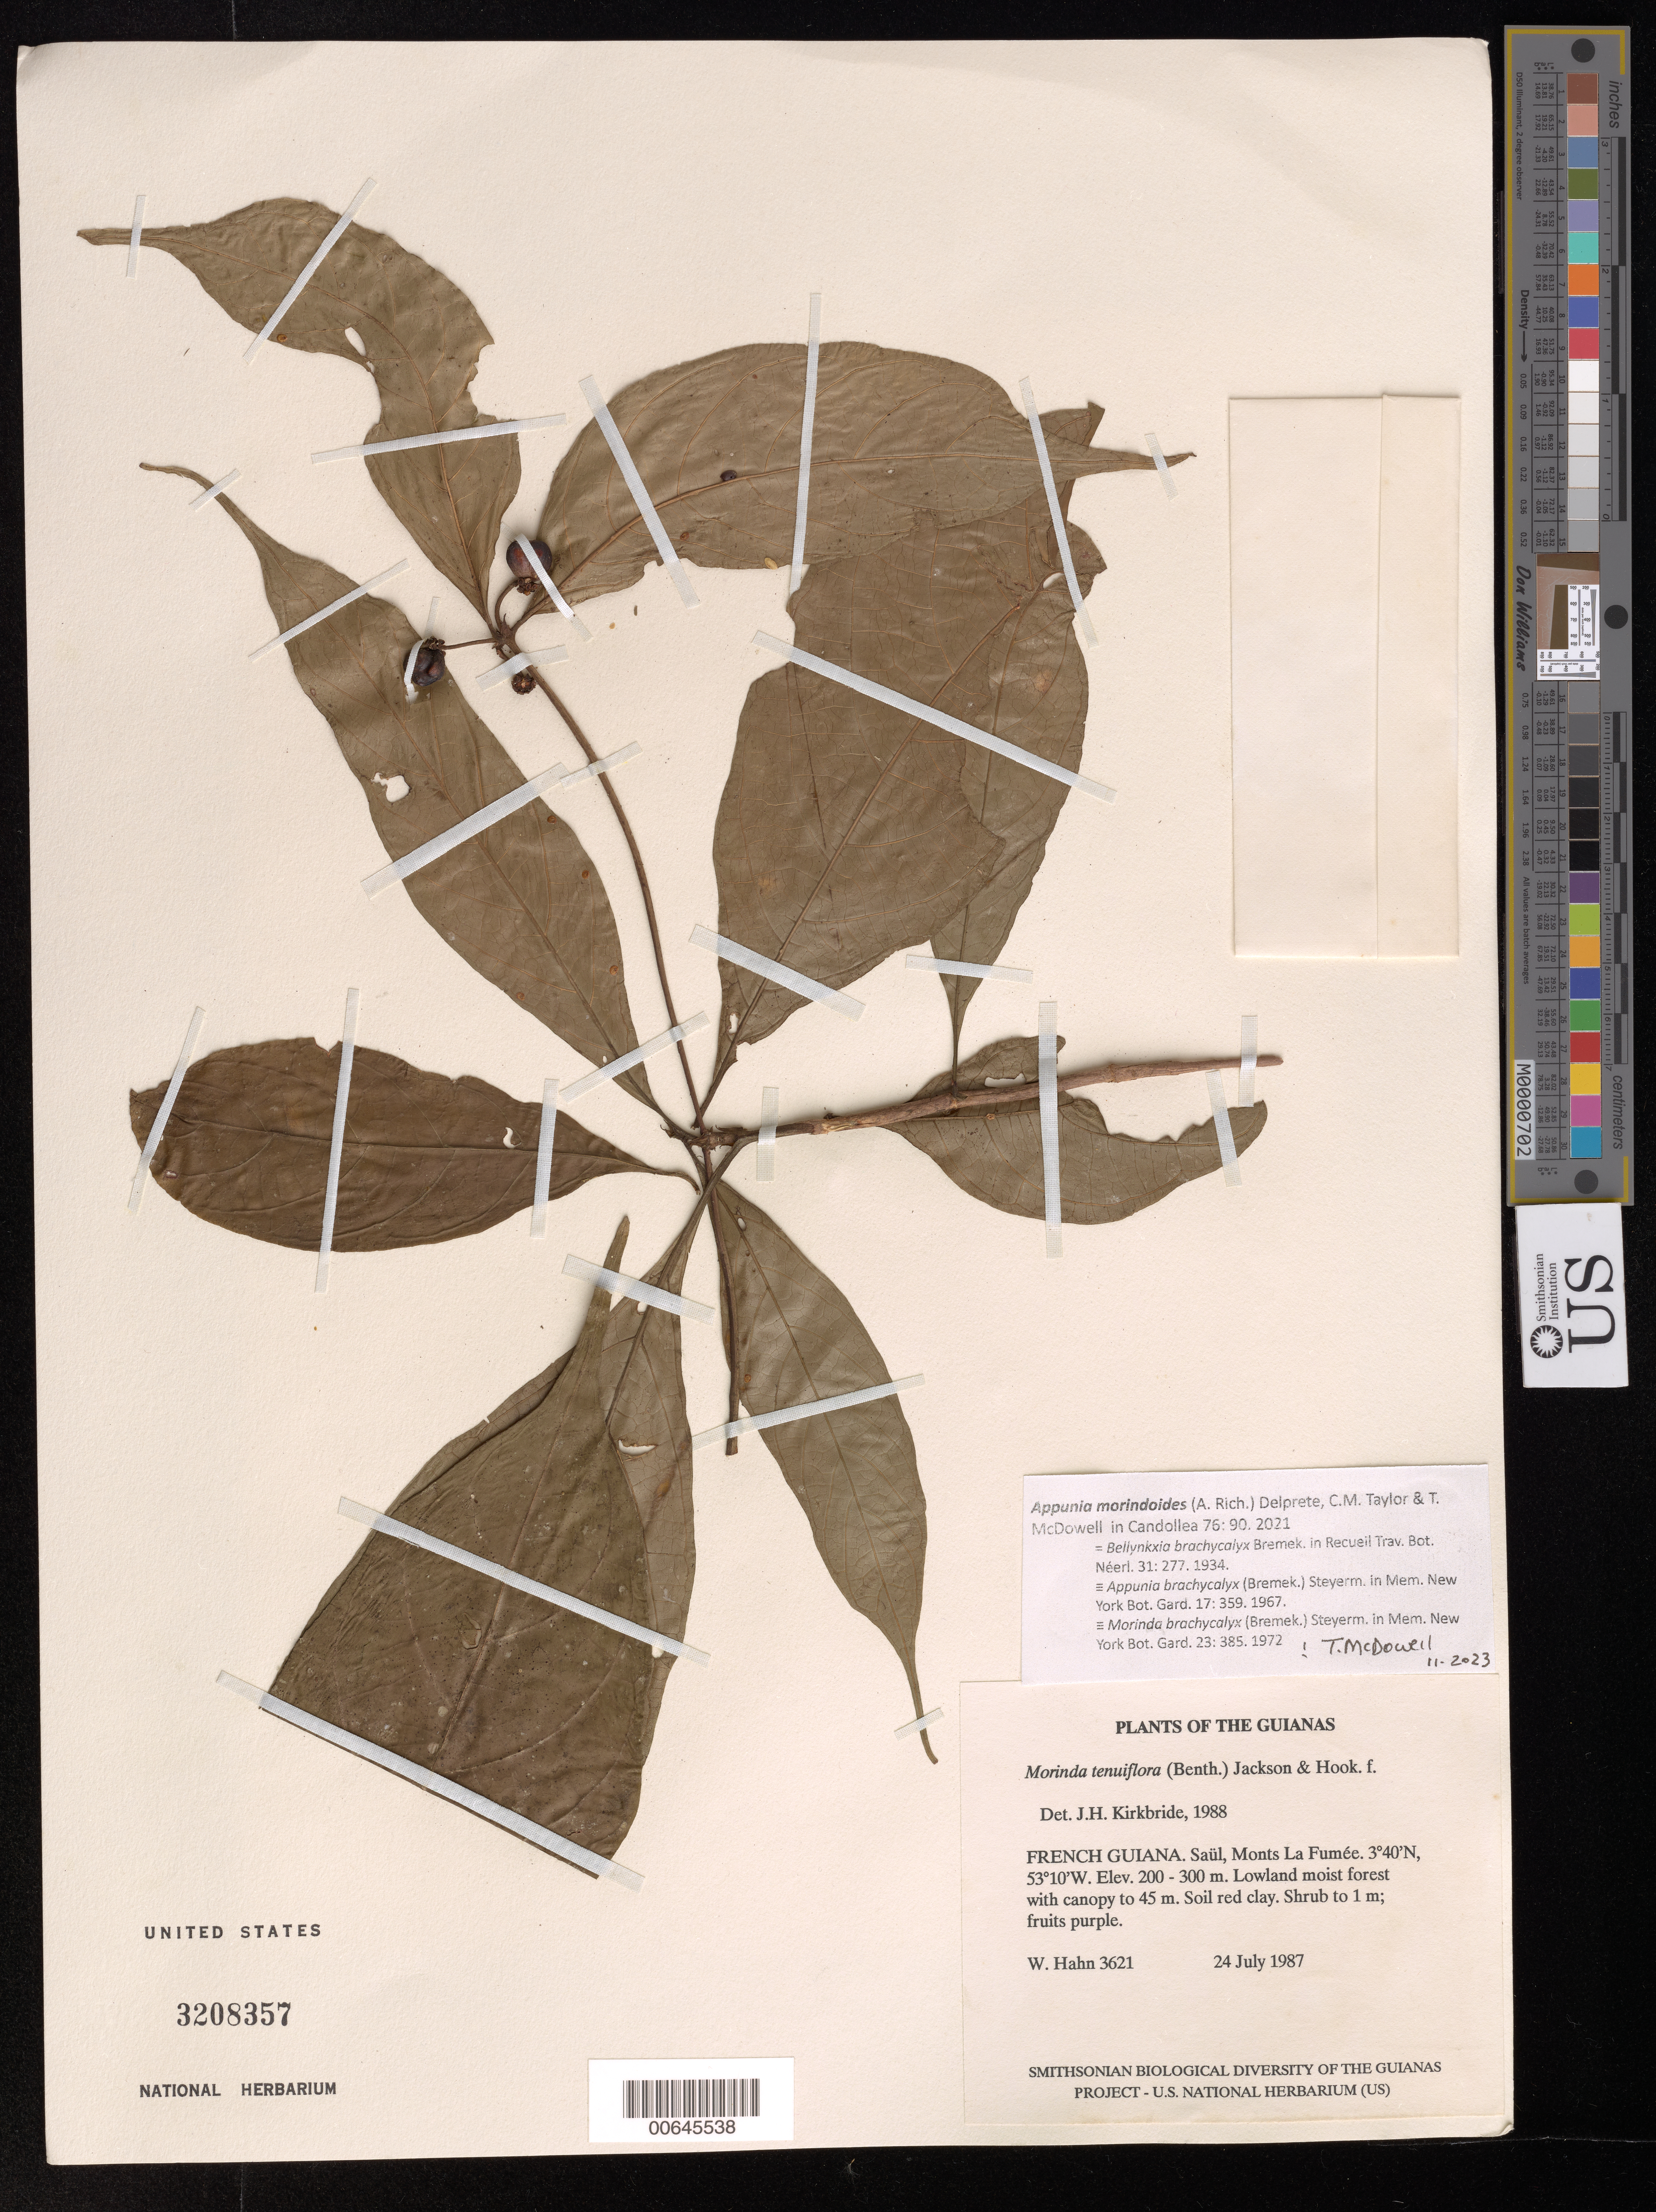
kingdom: Plantae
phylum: Tracheophyta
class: Magnoliopsida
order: Gentianales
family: Rubiaceae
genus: Appunia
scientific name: Appunia morindoides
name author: (A. Rich.) Delprete et al.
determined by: McDowell, T.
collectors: W. Hahn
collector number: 3621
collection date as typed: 24 July 1987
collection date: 1987-07-24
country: French Guiana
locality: Saül, Monts La Fumée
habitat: Lowland moist forest with canopy to 45 m. Soil red clay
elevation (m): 200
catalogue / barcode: US 3208357